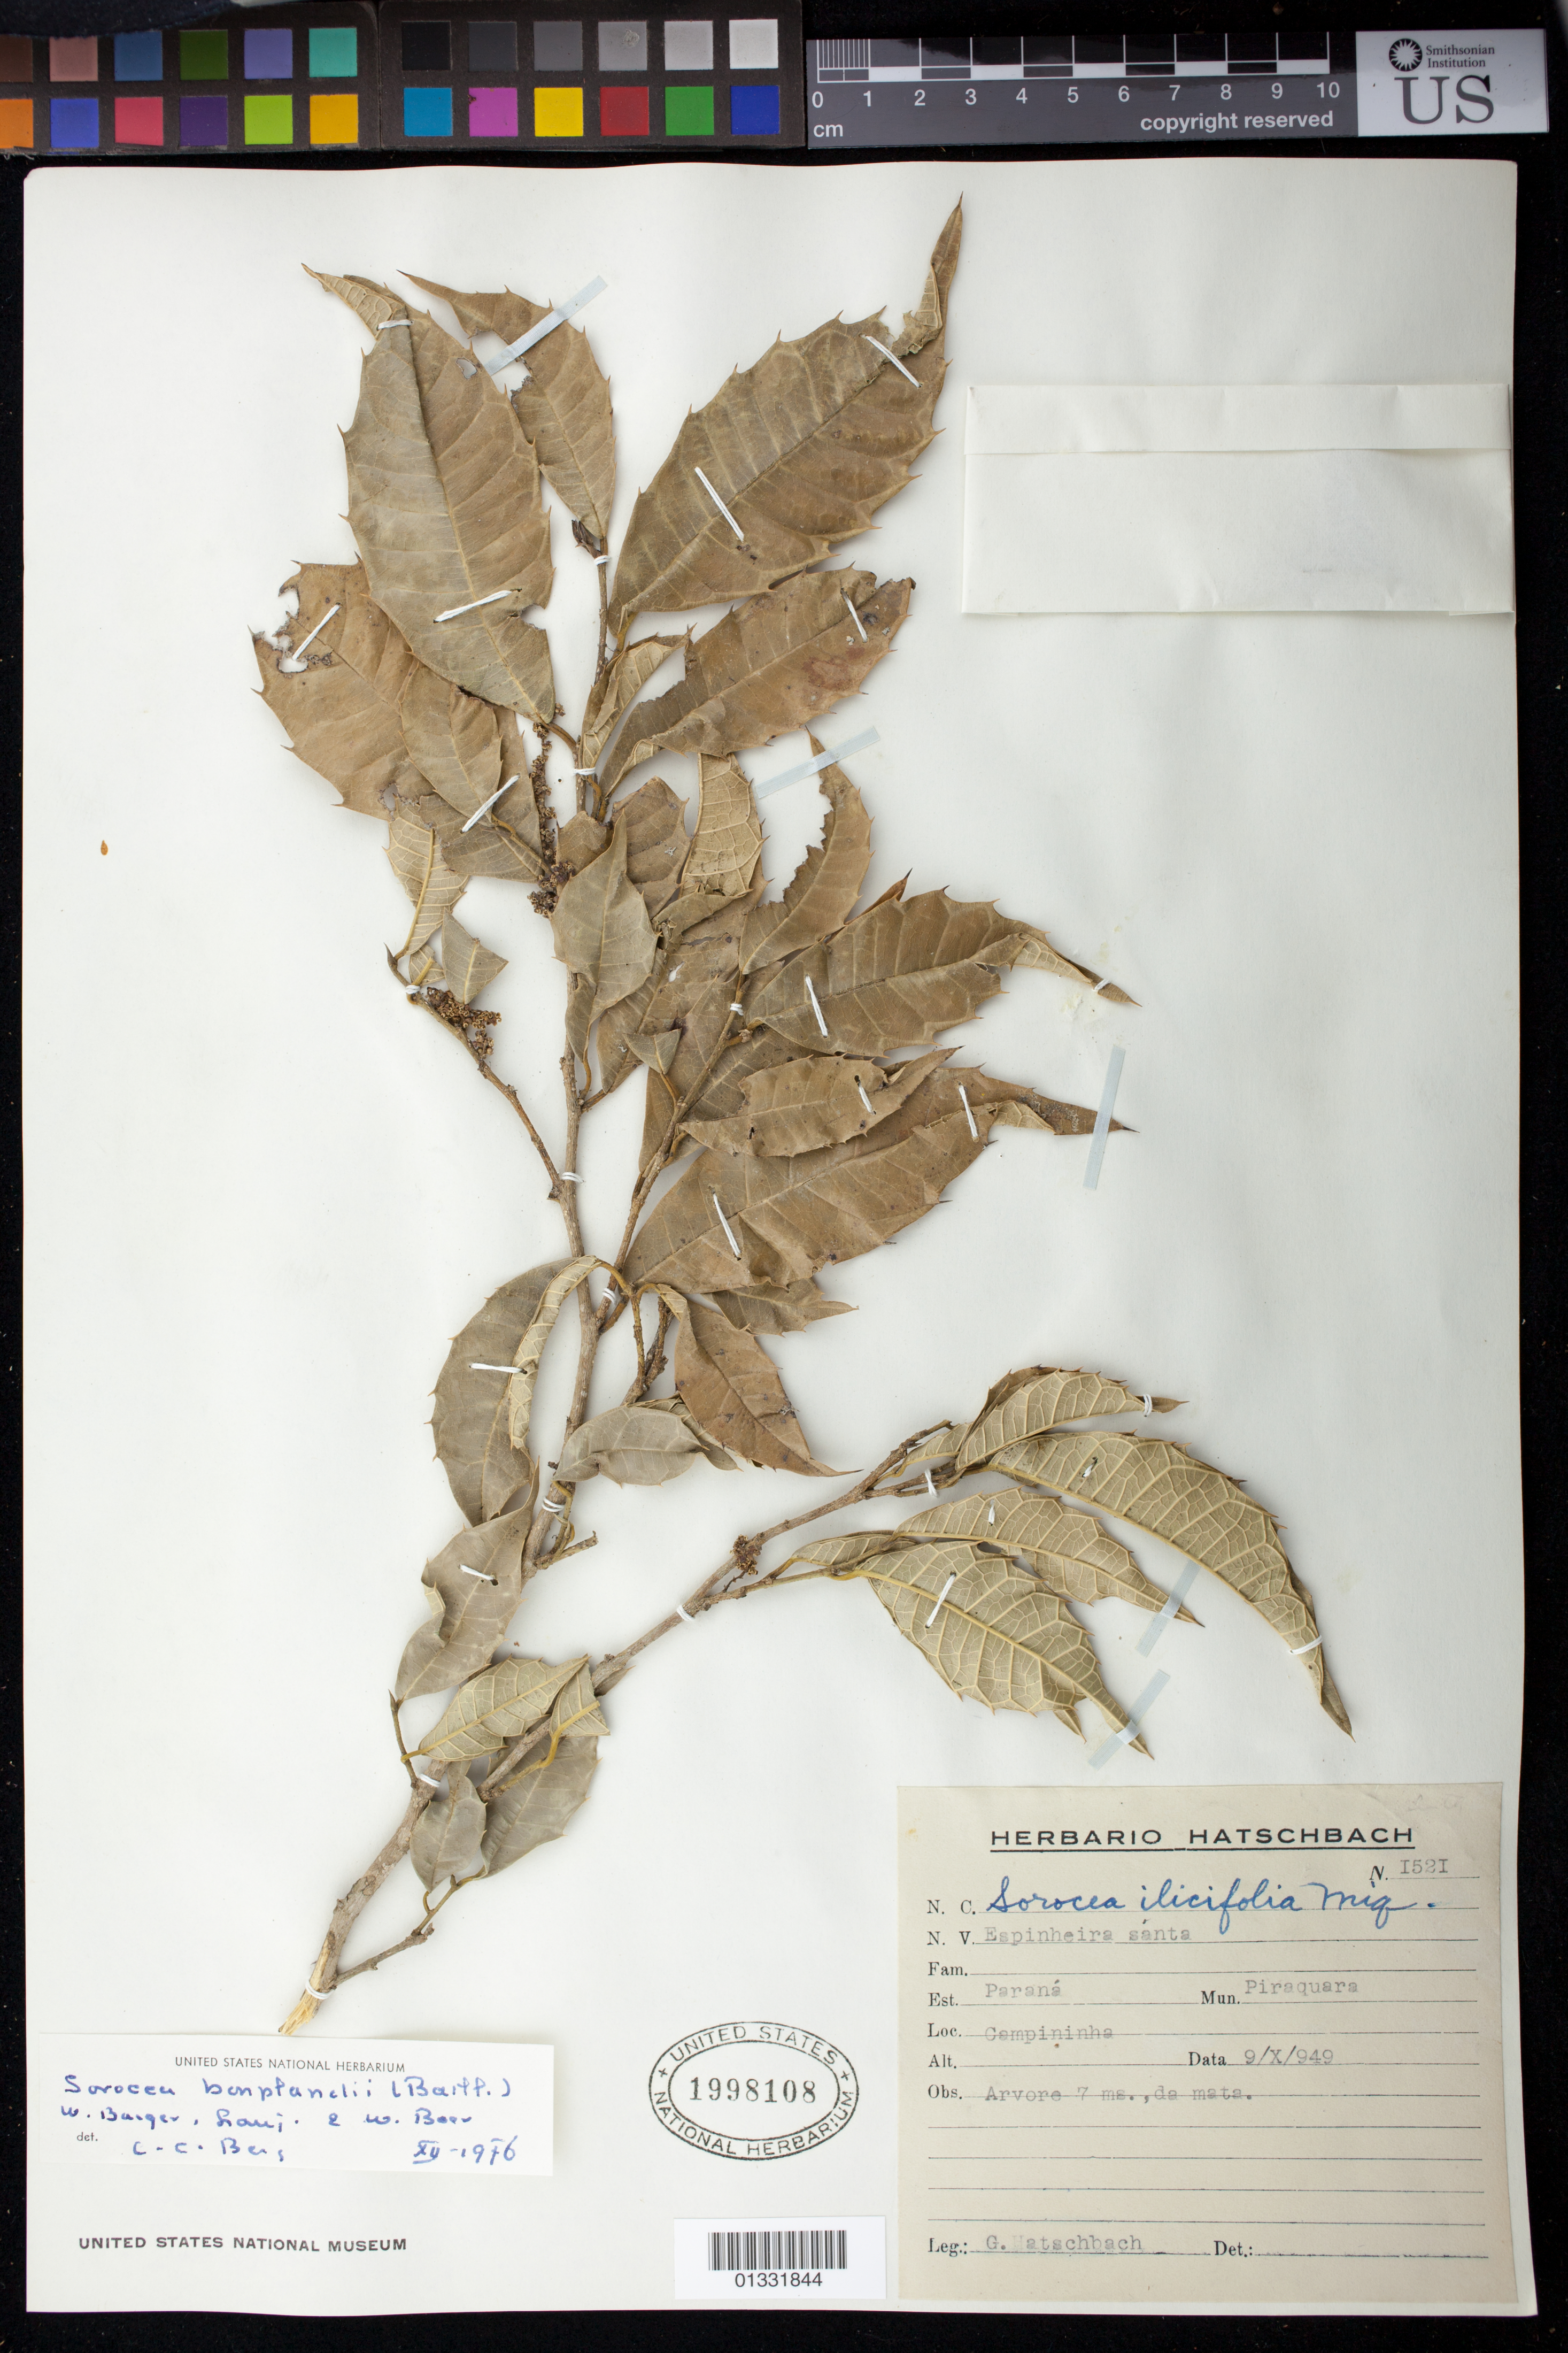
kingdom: Plantae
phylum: Tracheophyta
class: Magnoliopsida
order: Rosales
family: Moraceae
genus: Sorocea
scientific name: Sorocea bonplandii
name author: (Baill.) W.C. Burger et al.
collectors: G. Hatschbach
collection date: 1949-10-09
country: Brazil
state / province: Paraná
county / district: Piraquara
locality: Campininha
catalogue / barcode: US 1998108